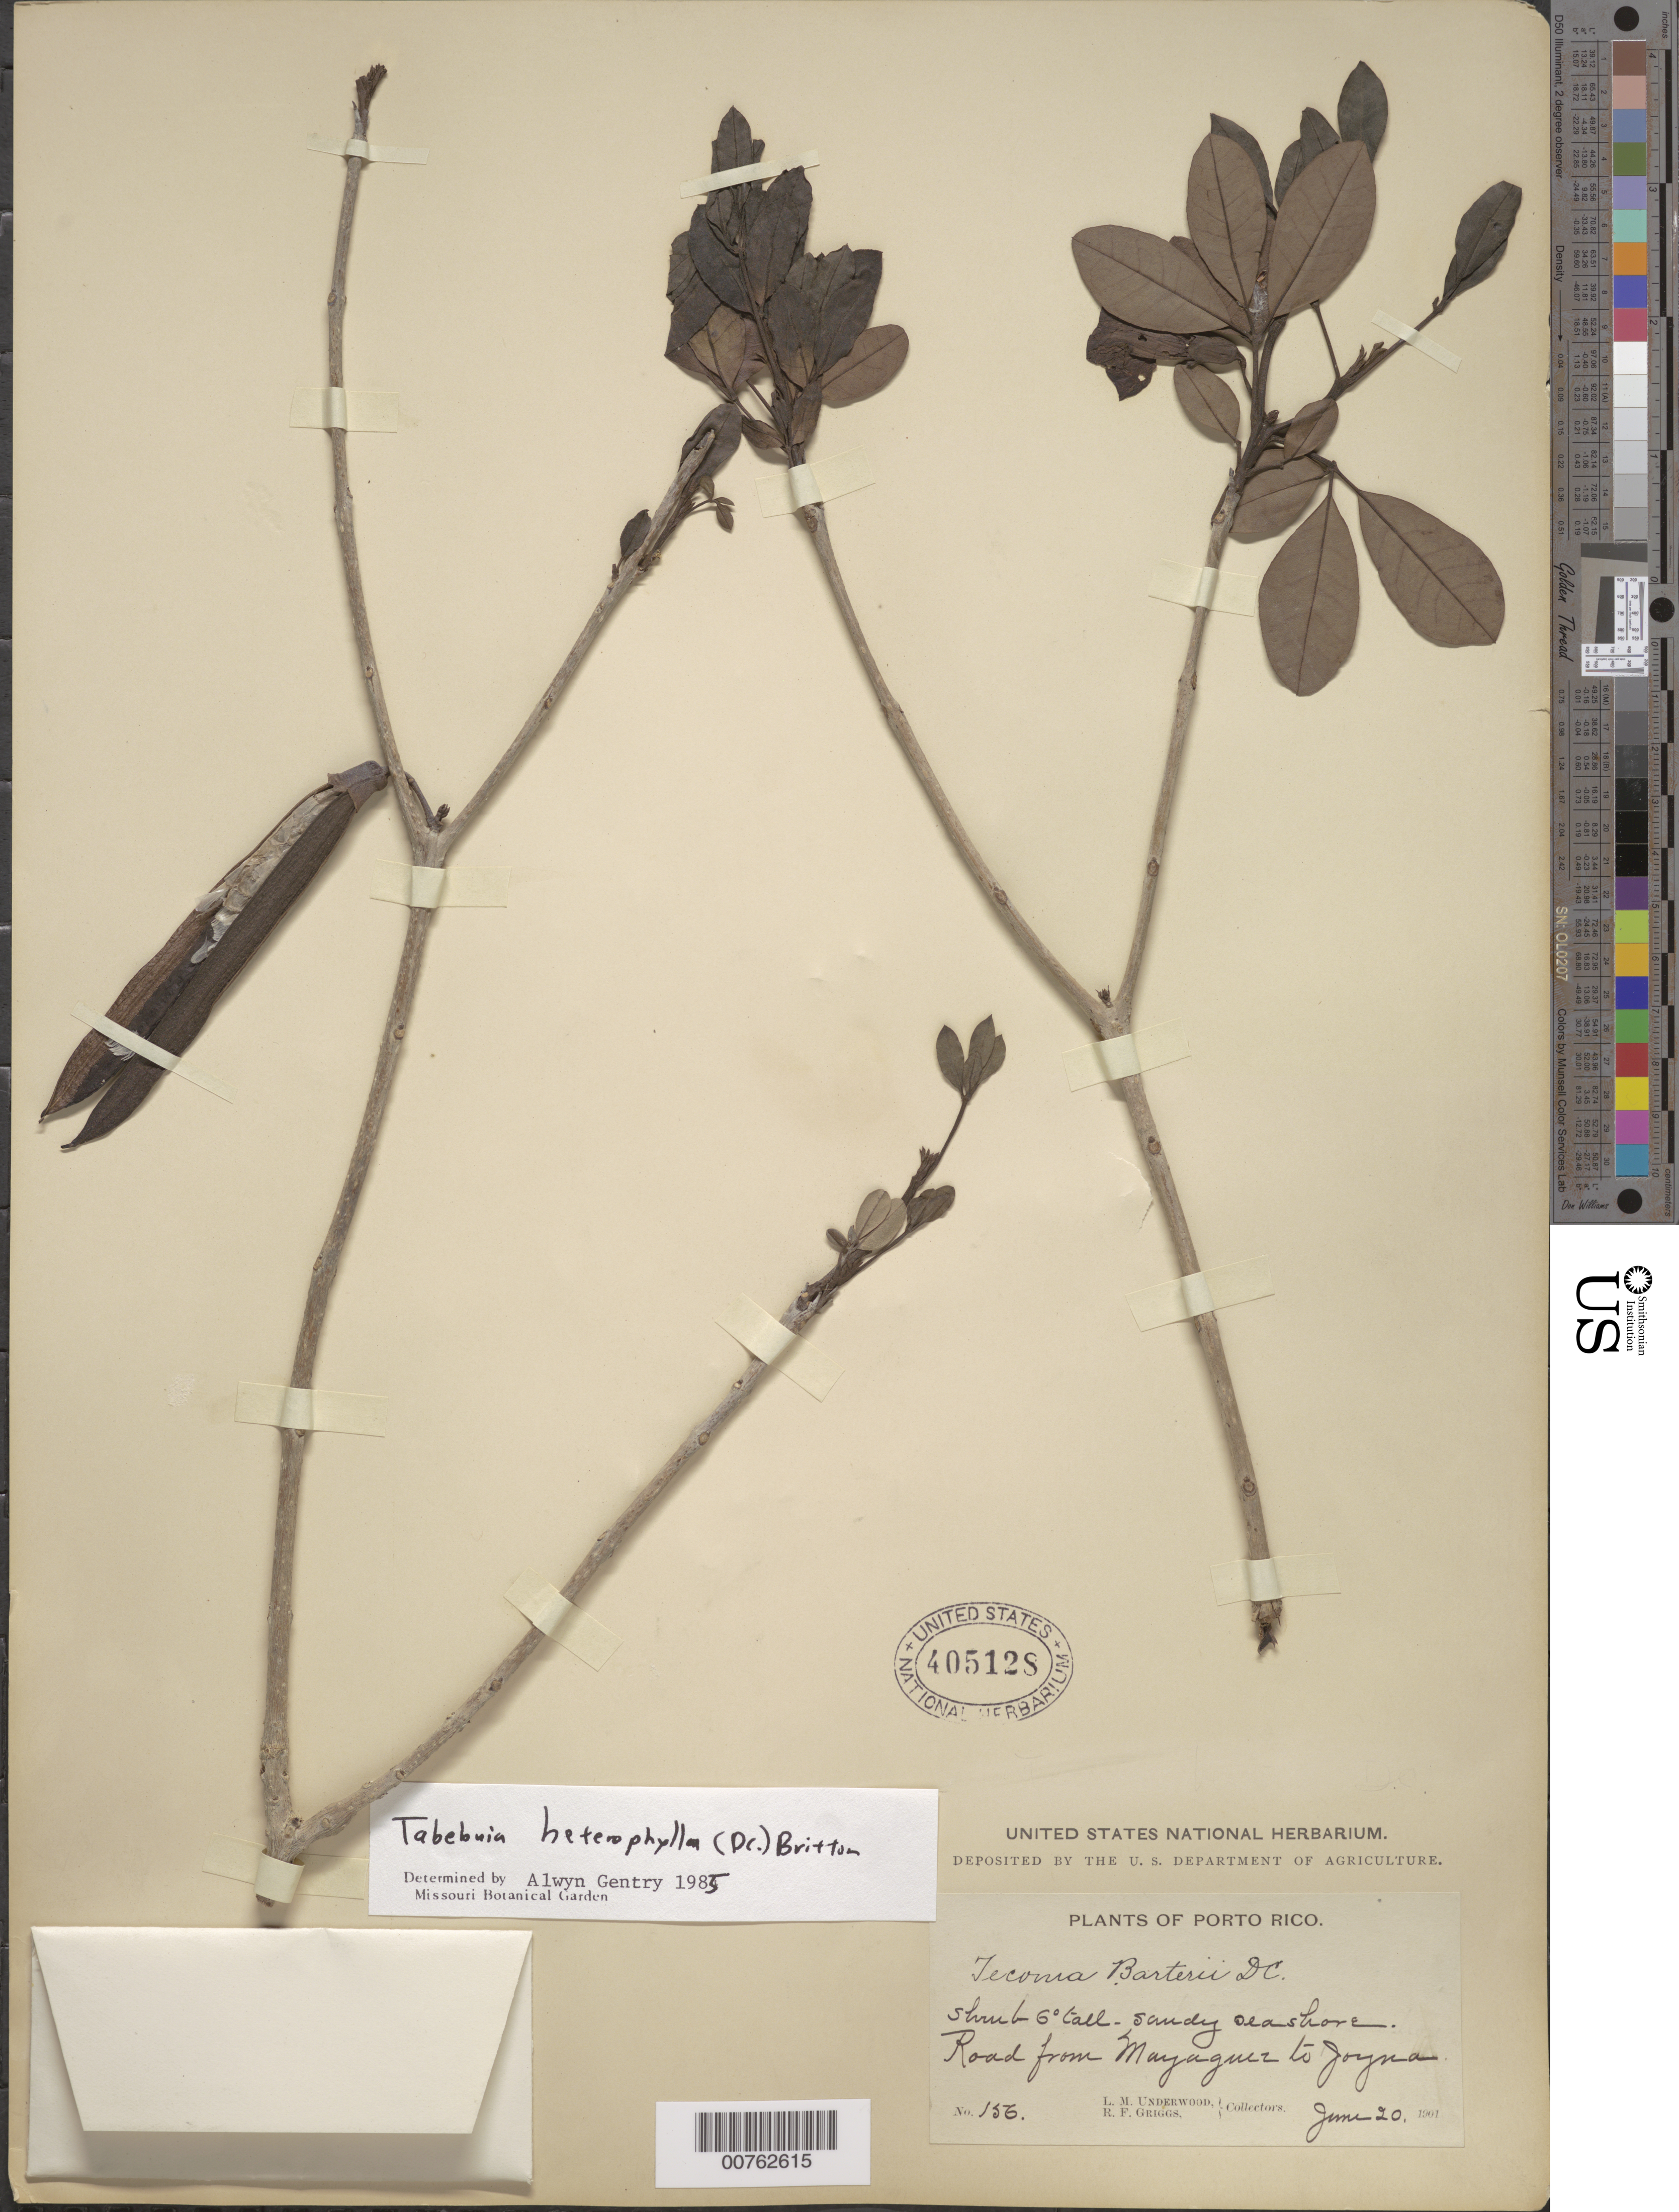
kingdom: Plantae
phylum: Tracheophyta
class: Magnoliopsida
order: Lamiales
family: Bignoniaceae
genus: Tabebuia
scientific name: Tabebuia heterophylla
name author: (DC.) Britton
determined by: Gentry, A. H.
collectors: L. M. Underwood & R. F. Griggs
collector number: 156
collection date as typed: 20 Jun 1901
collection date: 1901-06-20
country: Puerto Rico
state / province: Mayagüez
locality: Road from Mayaguez to Jayua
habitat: Sandy seashore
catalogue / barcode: US 405128